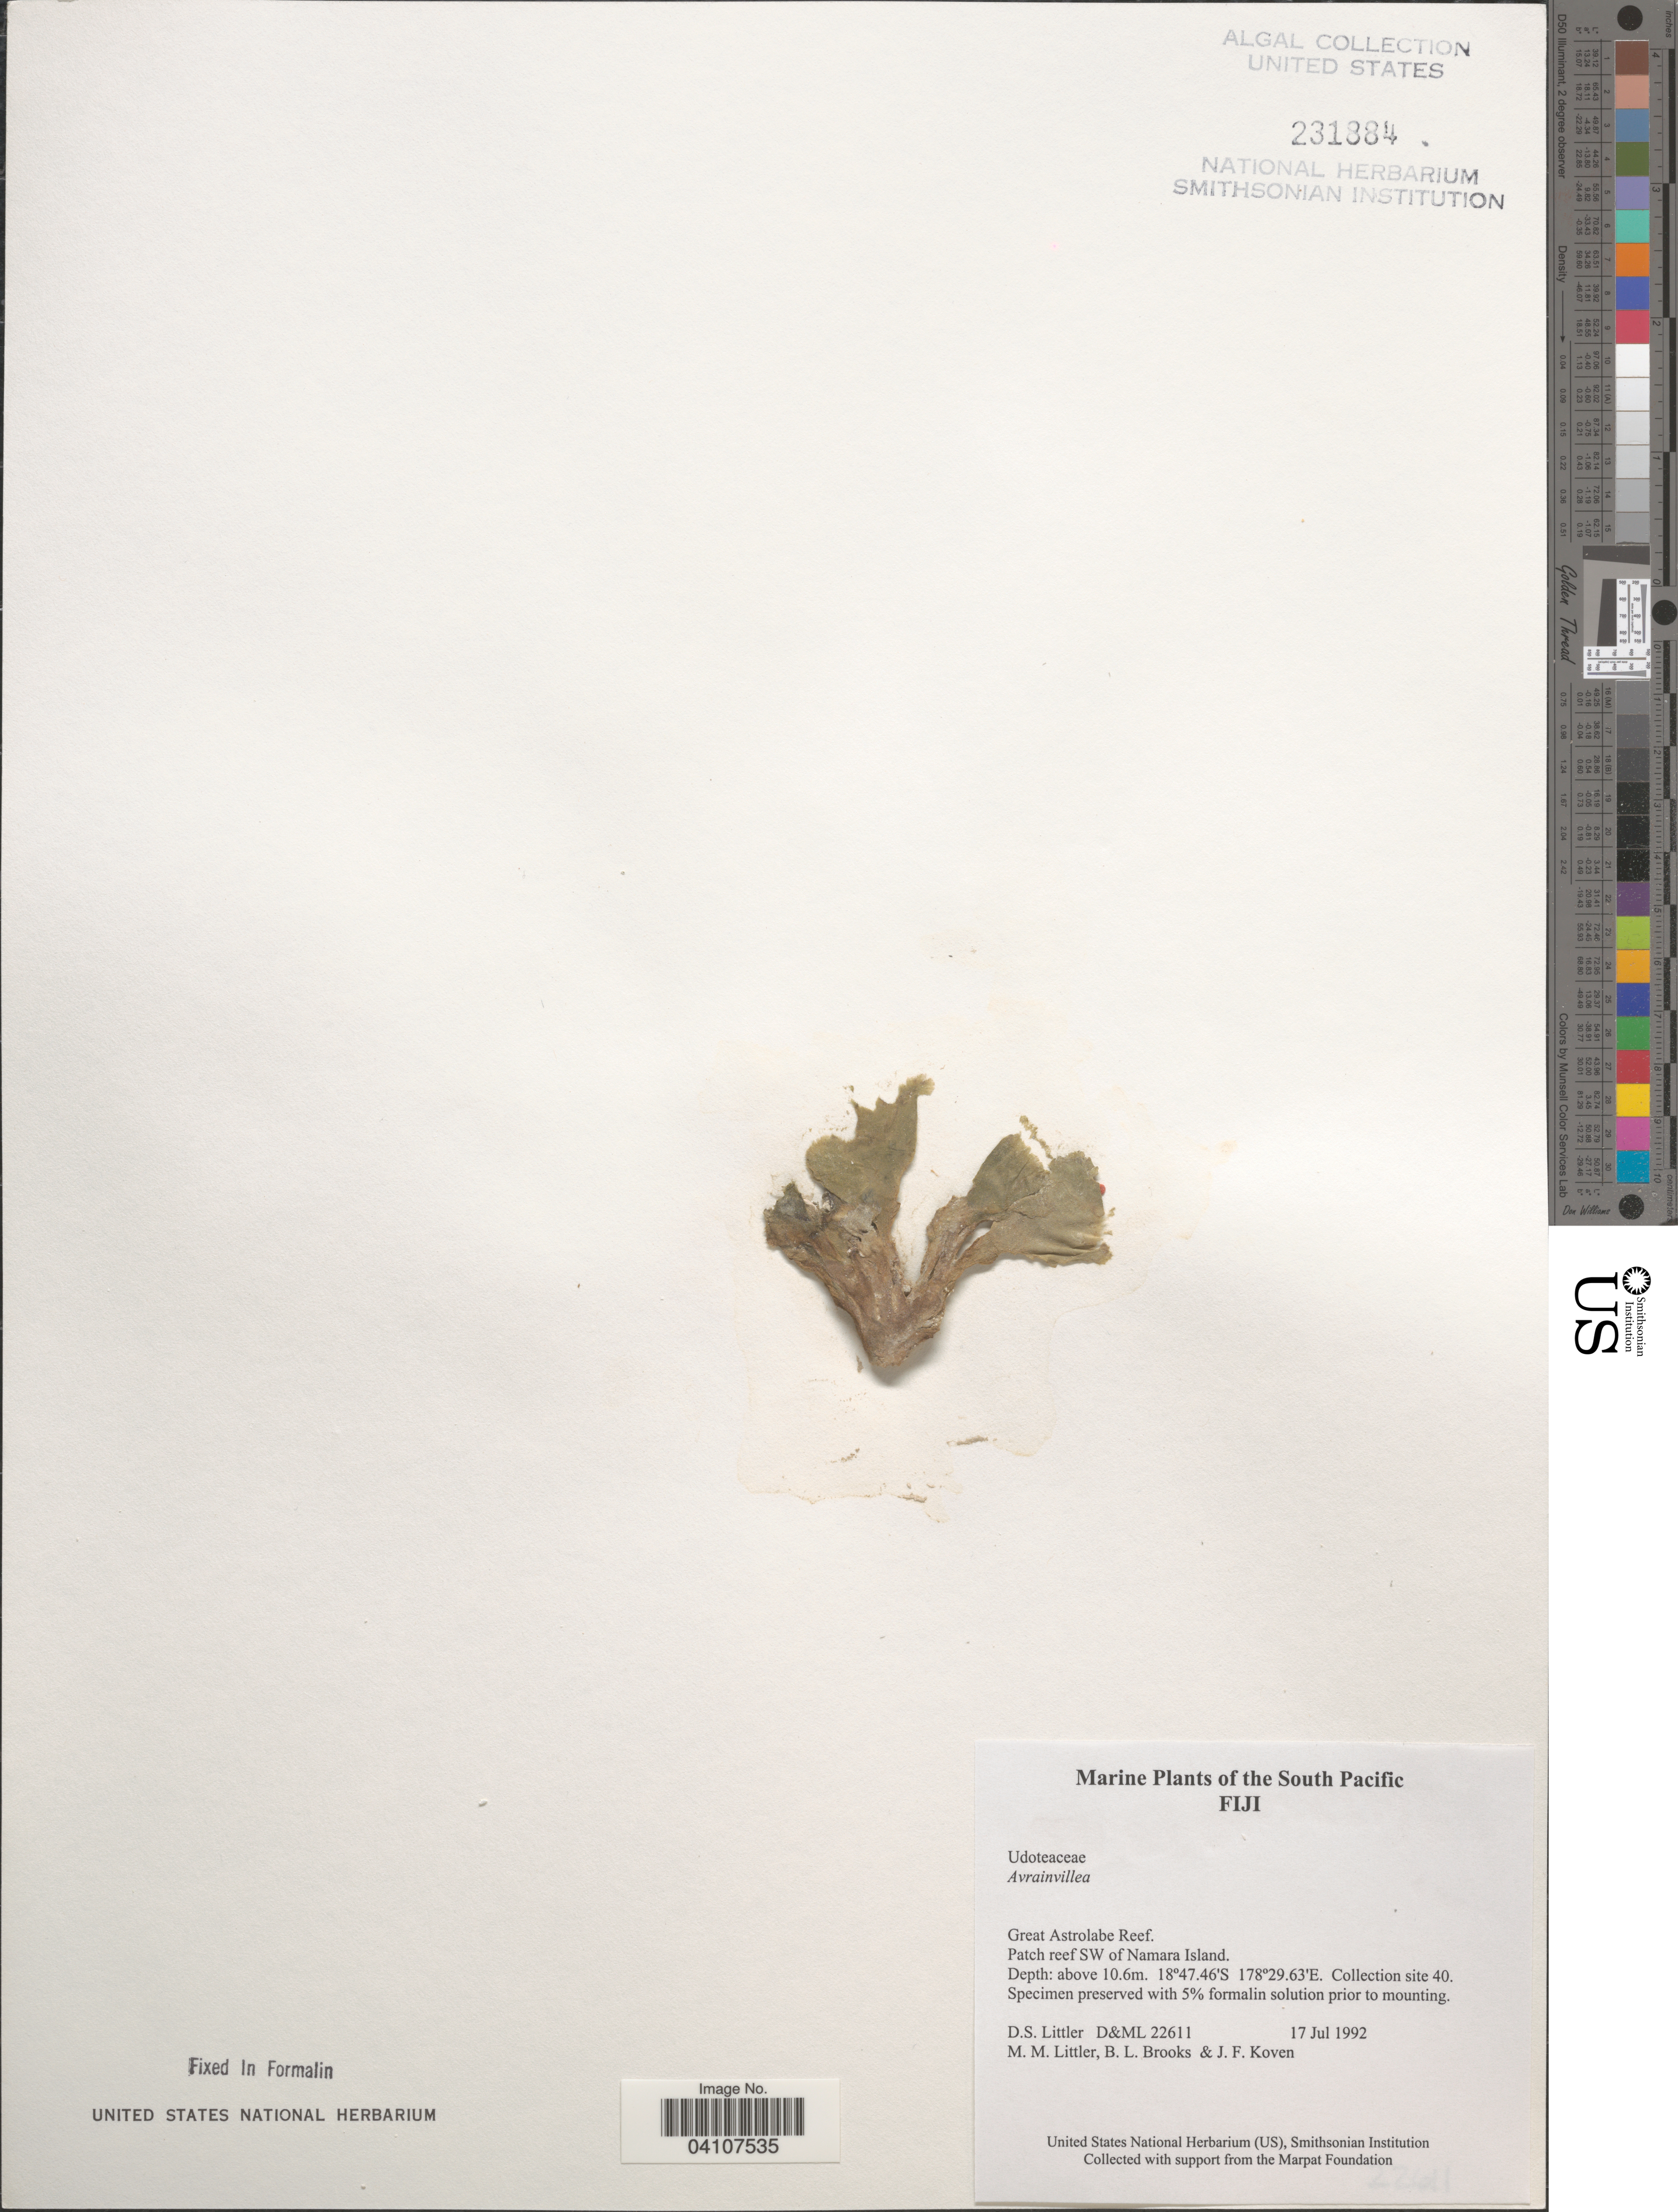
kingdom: Plantae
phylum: Chlorophyta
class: Ulvophyceae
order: Bryopsidales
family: Dichotomosiphonaceae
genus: Avrainvillea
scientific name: Avrainvillea sp.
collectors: D. S. Littler, B. Brooks & J. Koven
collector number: D&ML22611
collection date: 1992-07-17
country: Fiji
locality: South Pacific. Great Astrolabe Reef. Patch reef SW of Namara Island. Collection site 40.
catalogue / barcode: US 231884